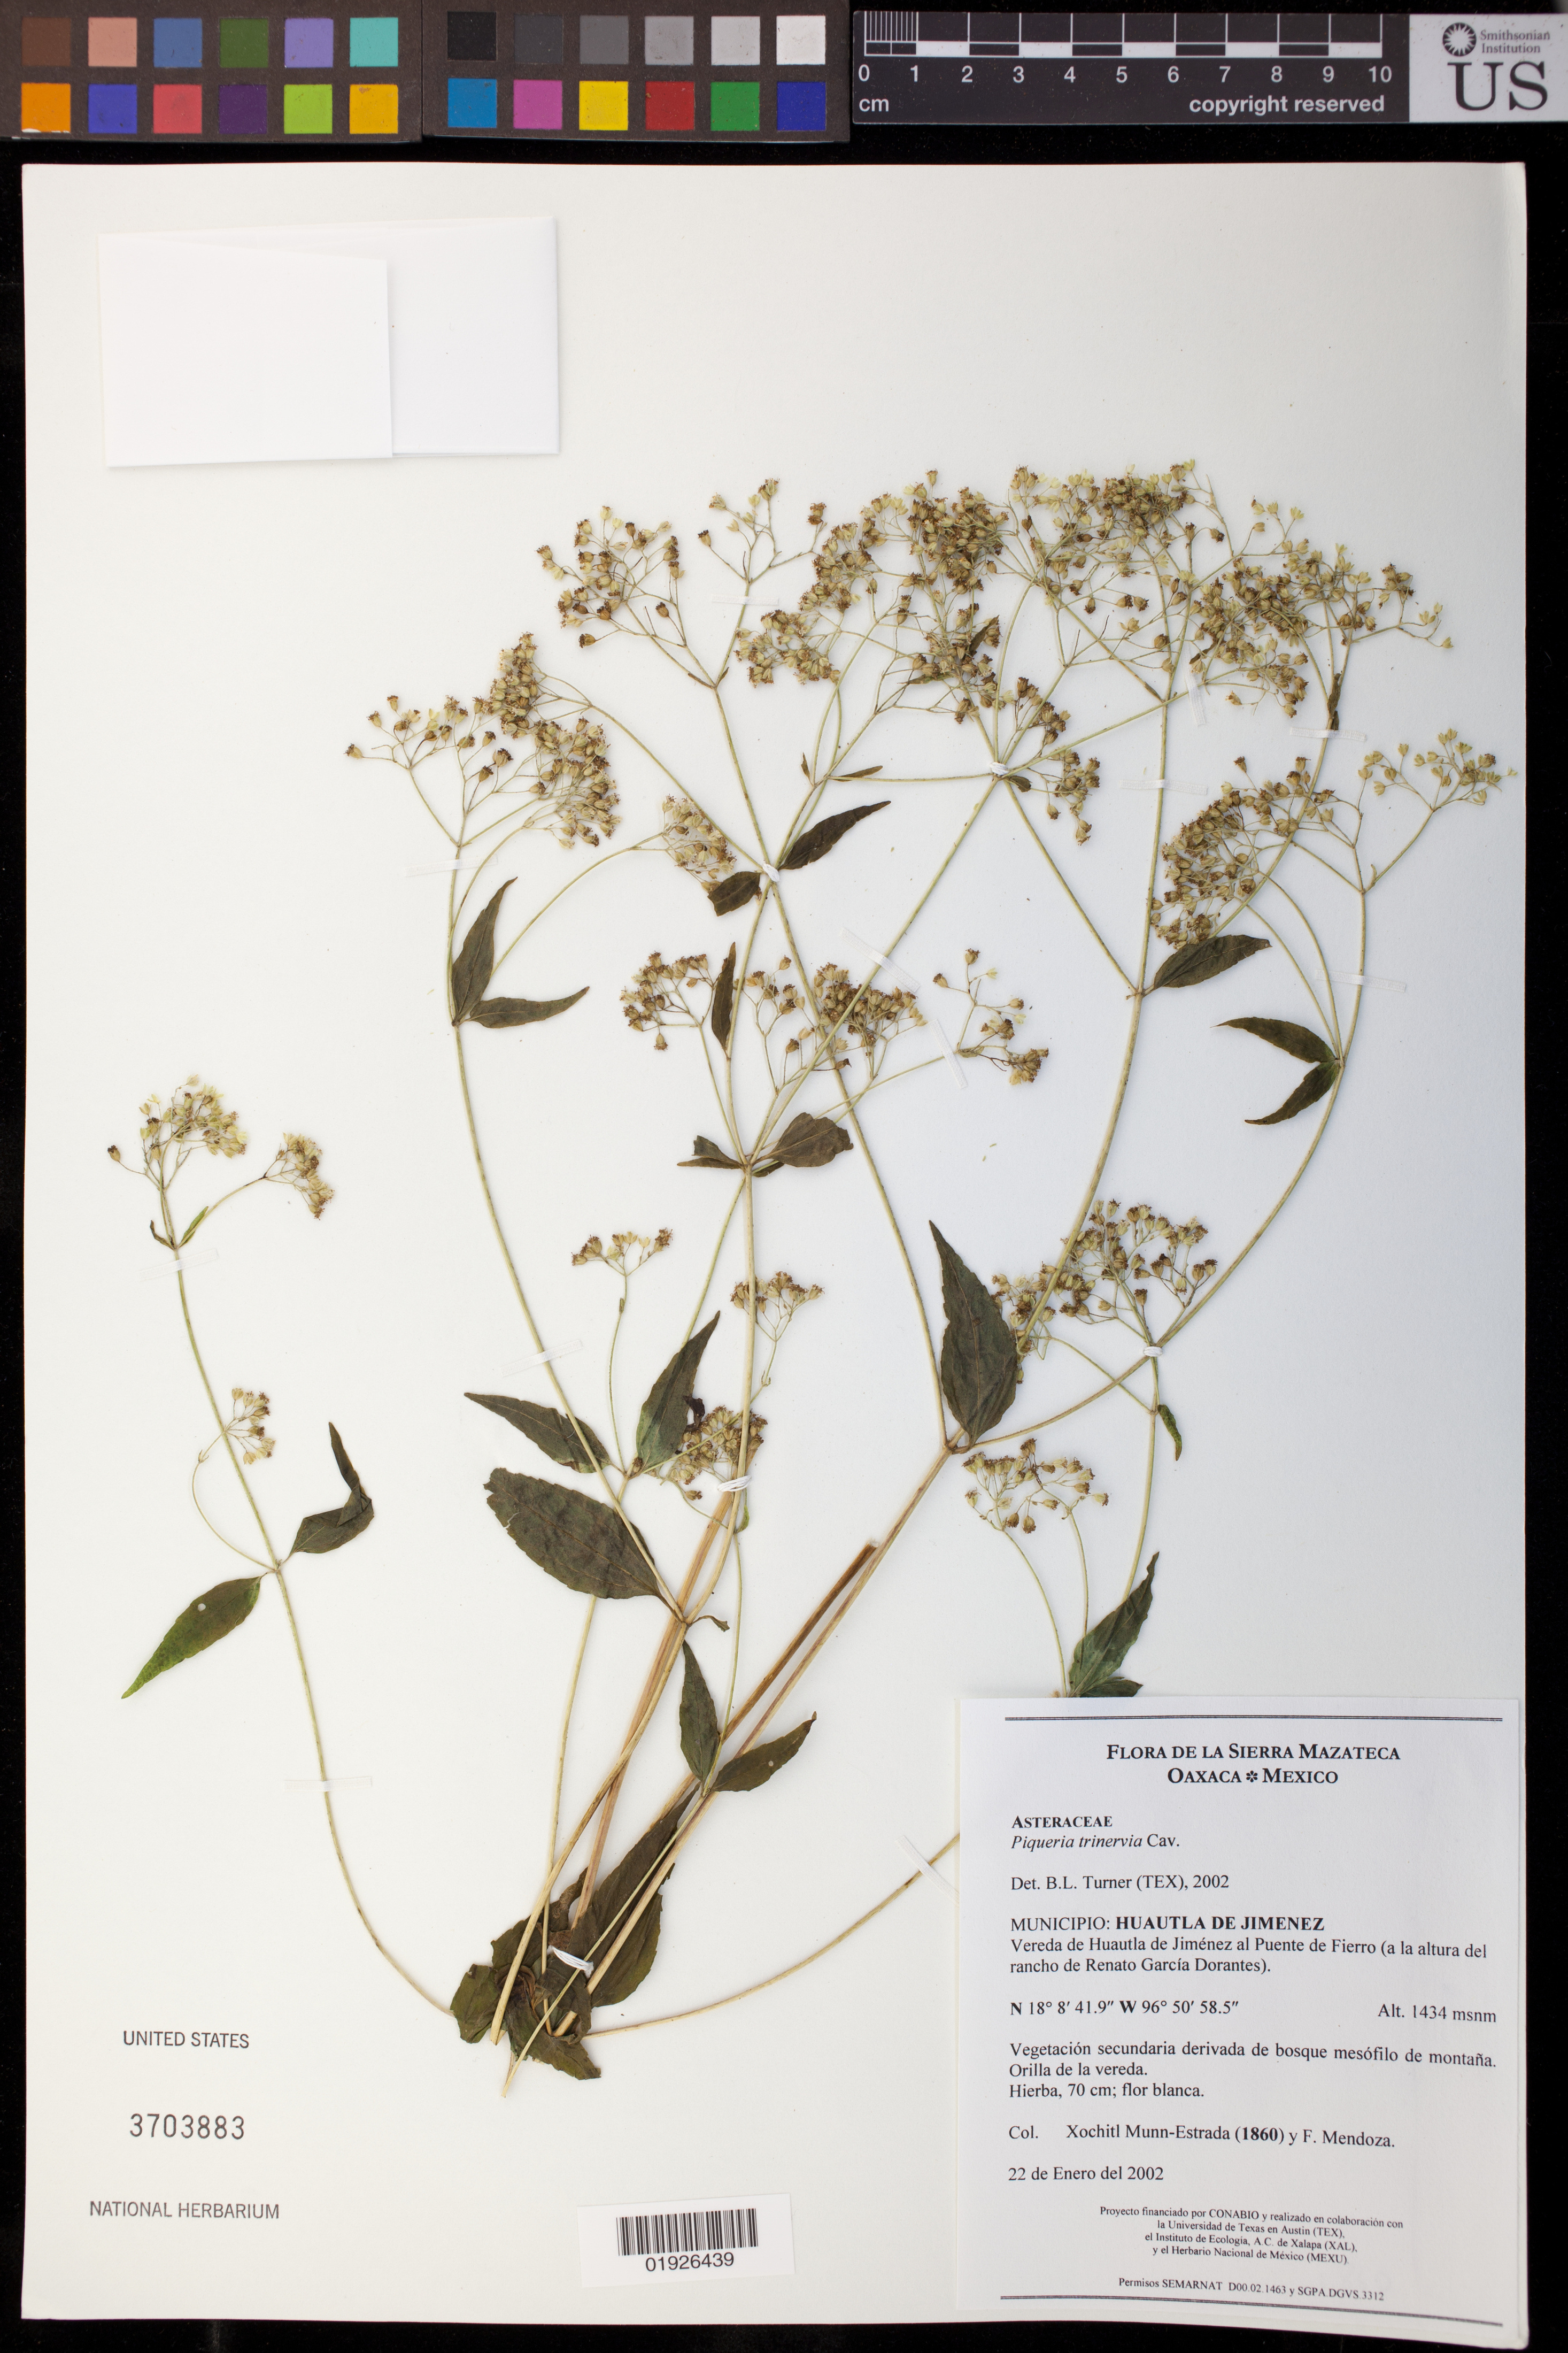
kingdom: Plantae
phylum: Tracheophyta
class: Magnoliopsida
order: Asterales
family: Asteraceae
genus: Piqueria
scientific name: Piqueria trinervia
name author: Cav.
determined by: Turner, B. L.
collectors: X. Munn-Estrada & F. Mendoza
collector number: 1860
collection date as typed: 22 de Enero del 2002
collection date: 2002-01-22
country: Mexico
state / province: Oaxaca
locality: Huautla de Jimenez, Vereda de Huautla de Jimenez al Puente de Fierro (a la altura del rancho de Renato Garcia Dorantes).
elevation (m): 1434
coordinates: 18 08 41.9 N, 96 50 58.5 W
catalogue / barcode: US 3703883